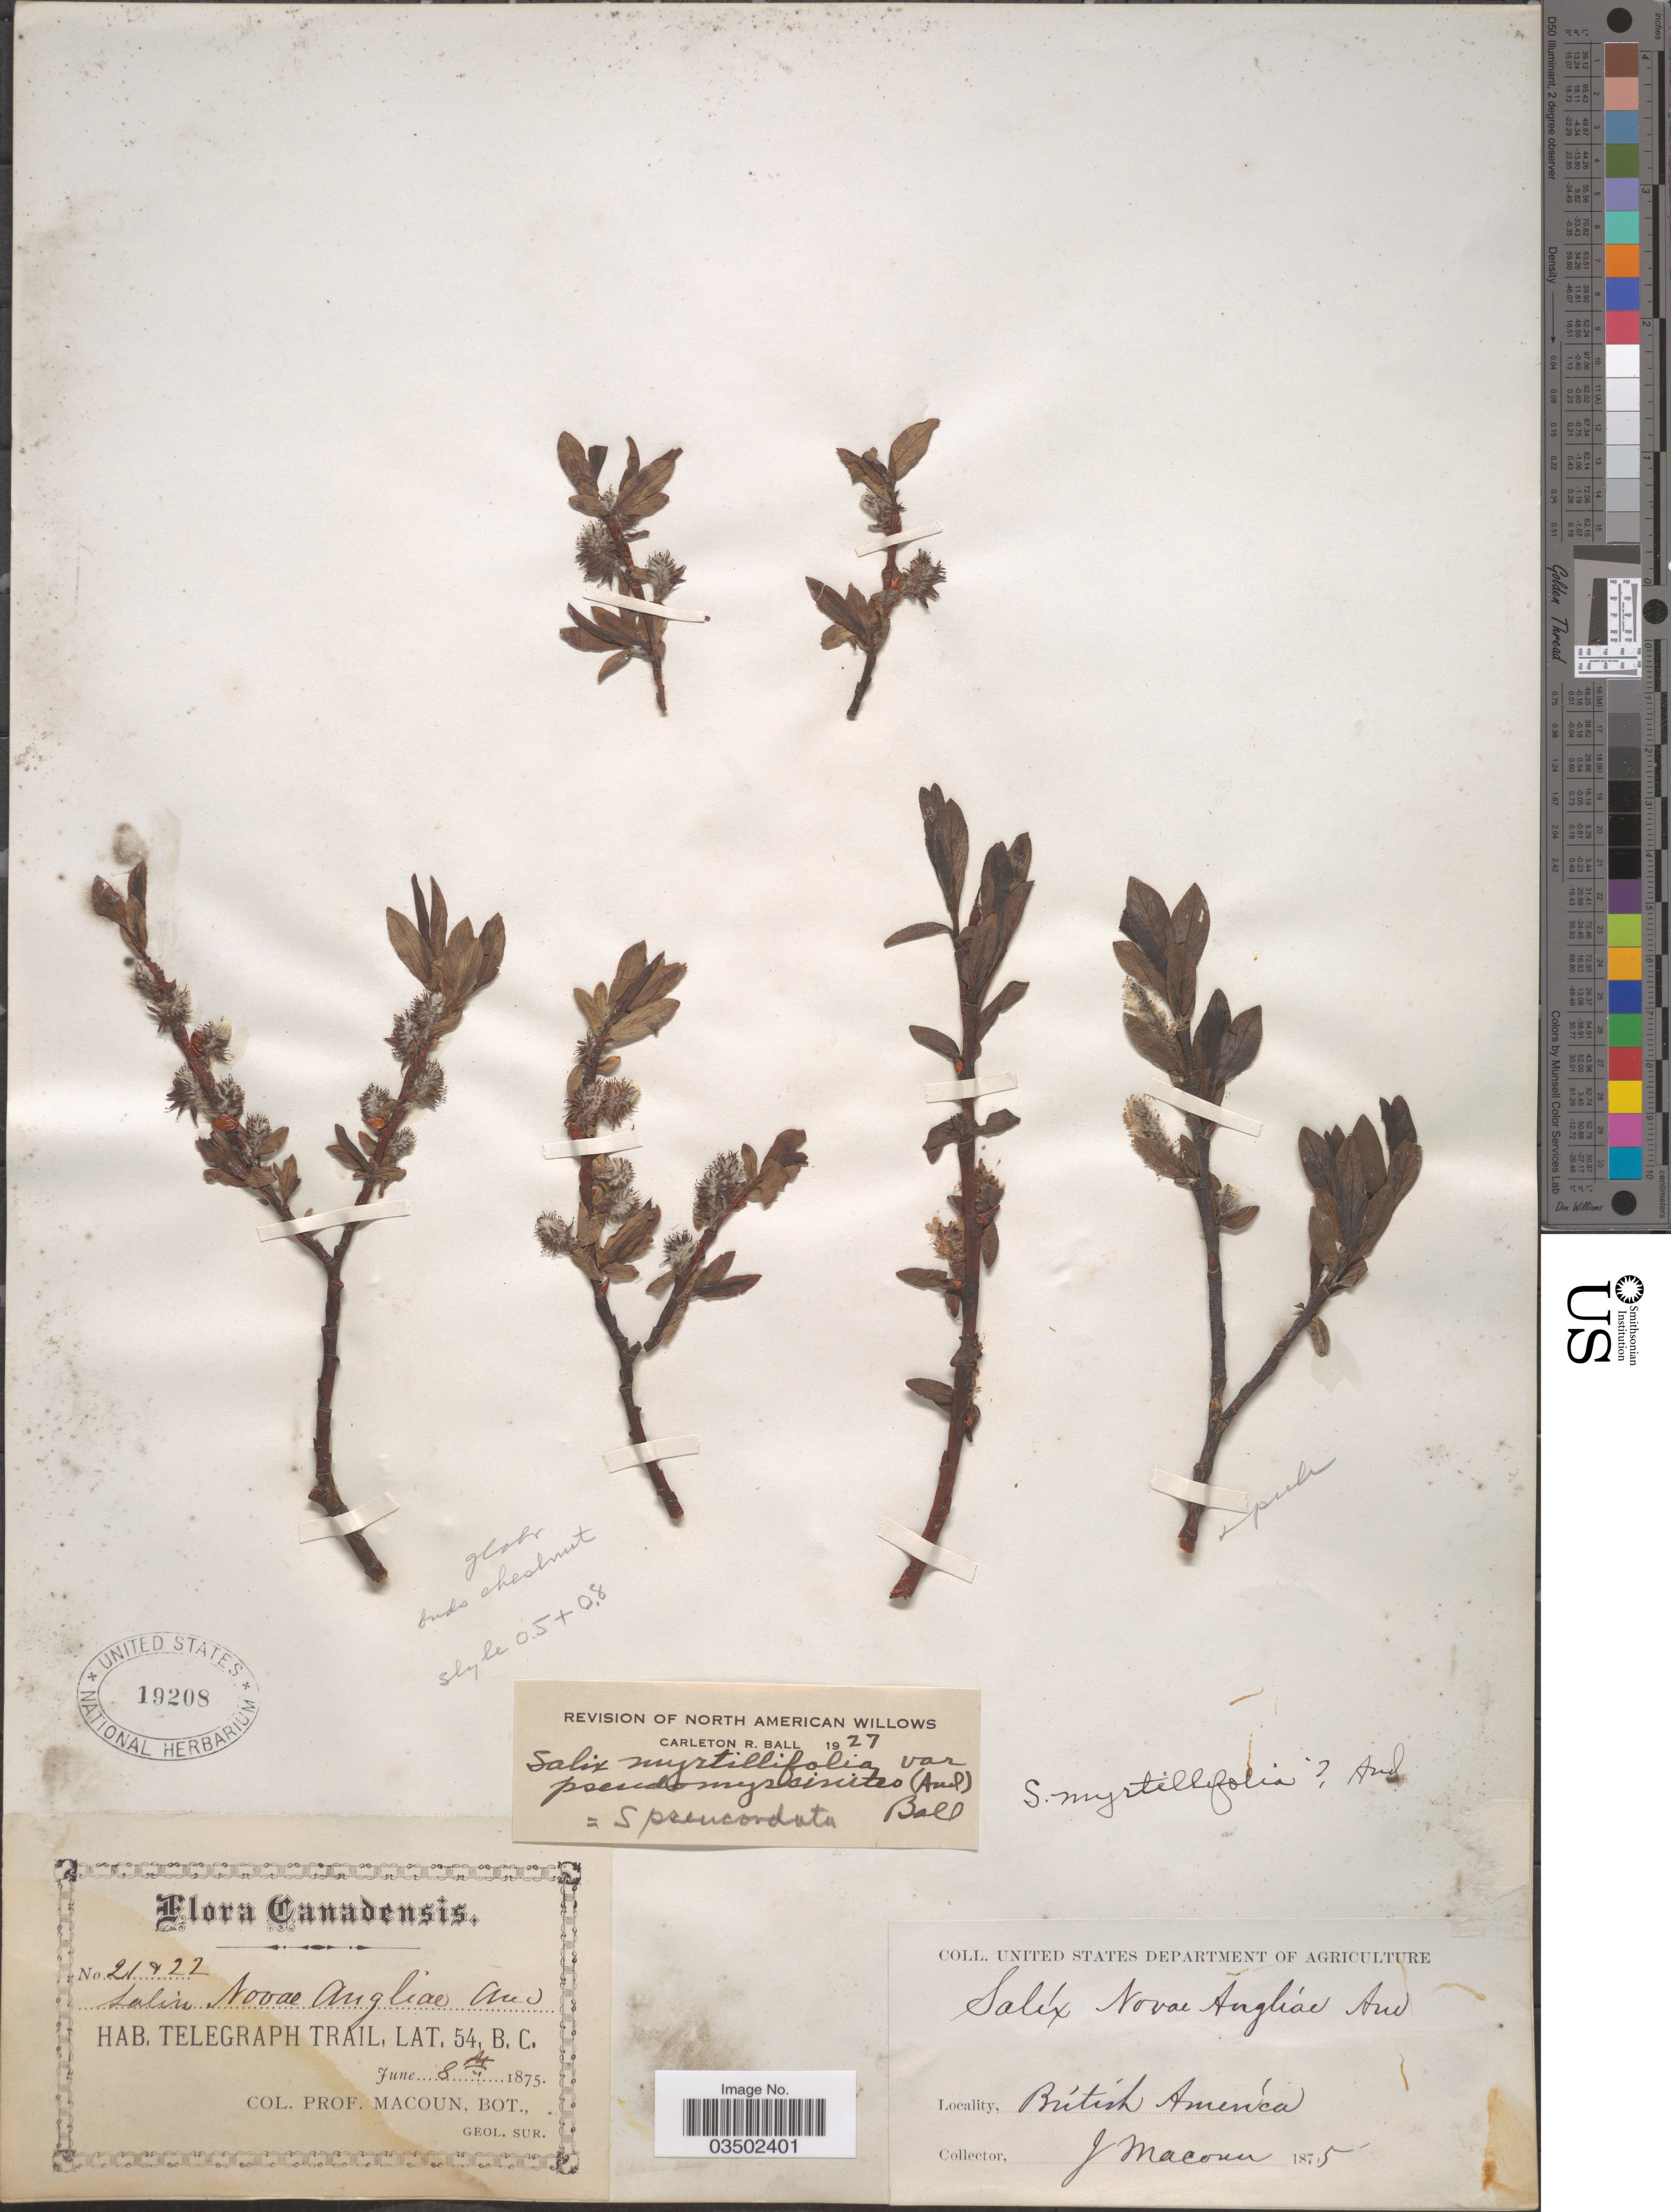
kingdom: Plantae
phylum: Tracheophyta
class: Magnoliopsida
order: Malpighiales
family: Salicaceae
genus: Salix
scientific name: Salix pseudocordata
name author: (Andersson) Andersson ex Rydb.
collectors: J. Macoun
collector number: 21/22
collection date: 1875-06-08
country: Canada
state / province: British Columbia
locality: British America. Telegraph Trail.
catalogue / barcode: US 19208